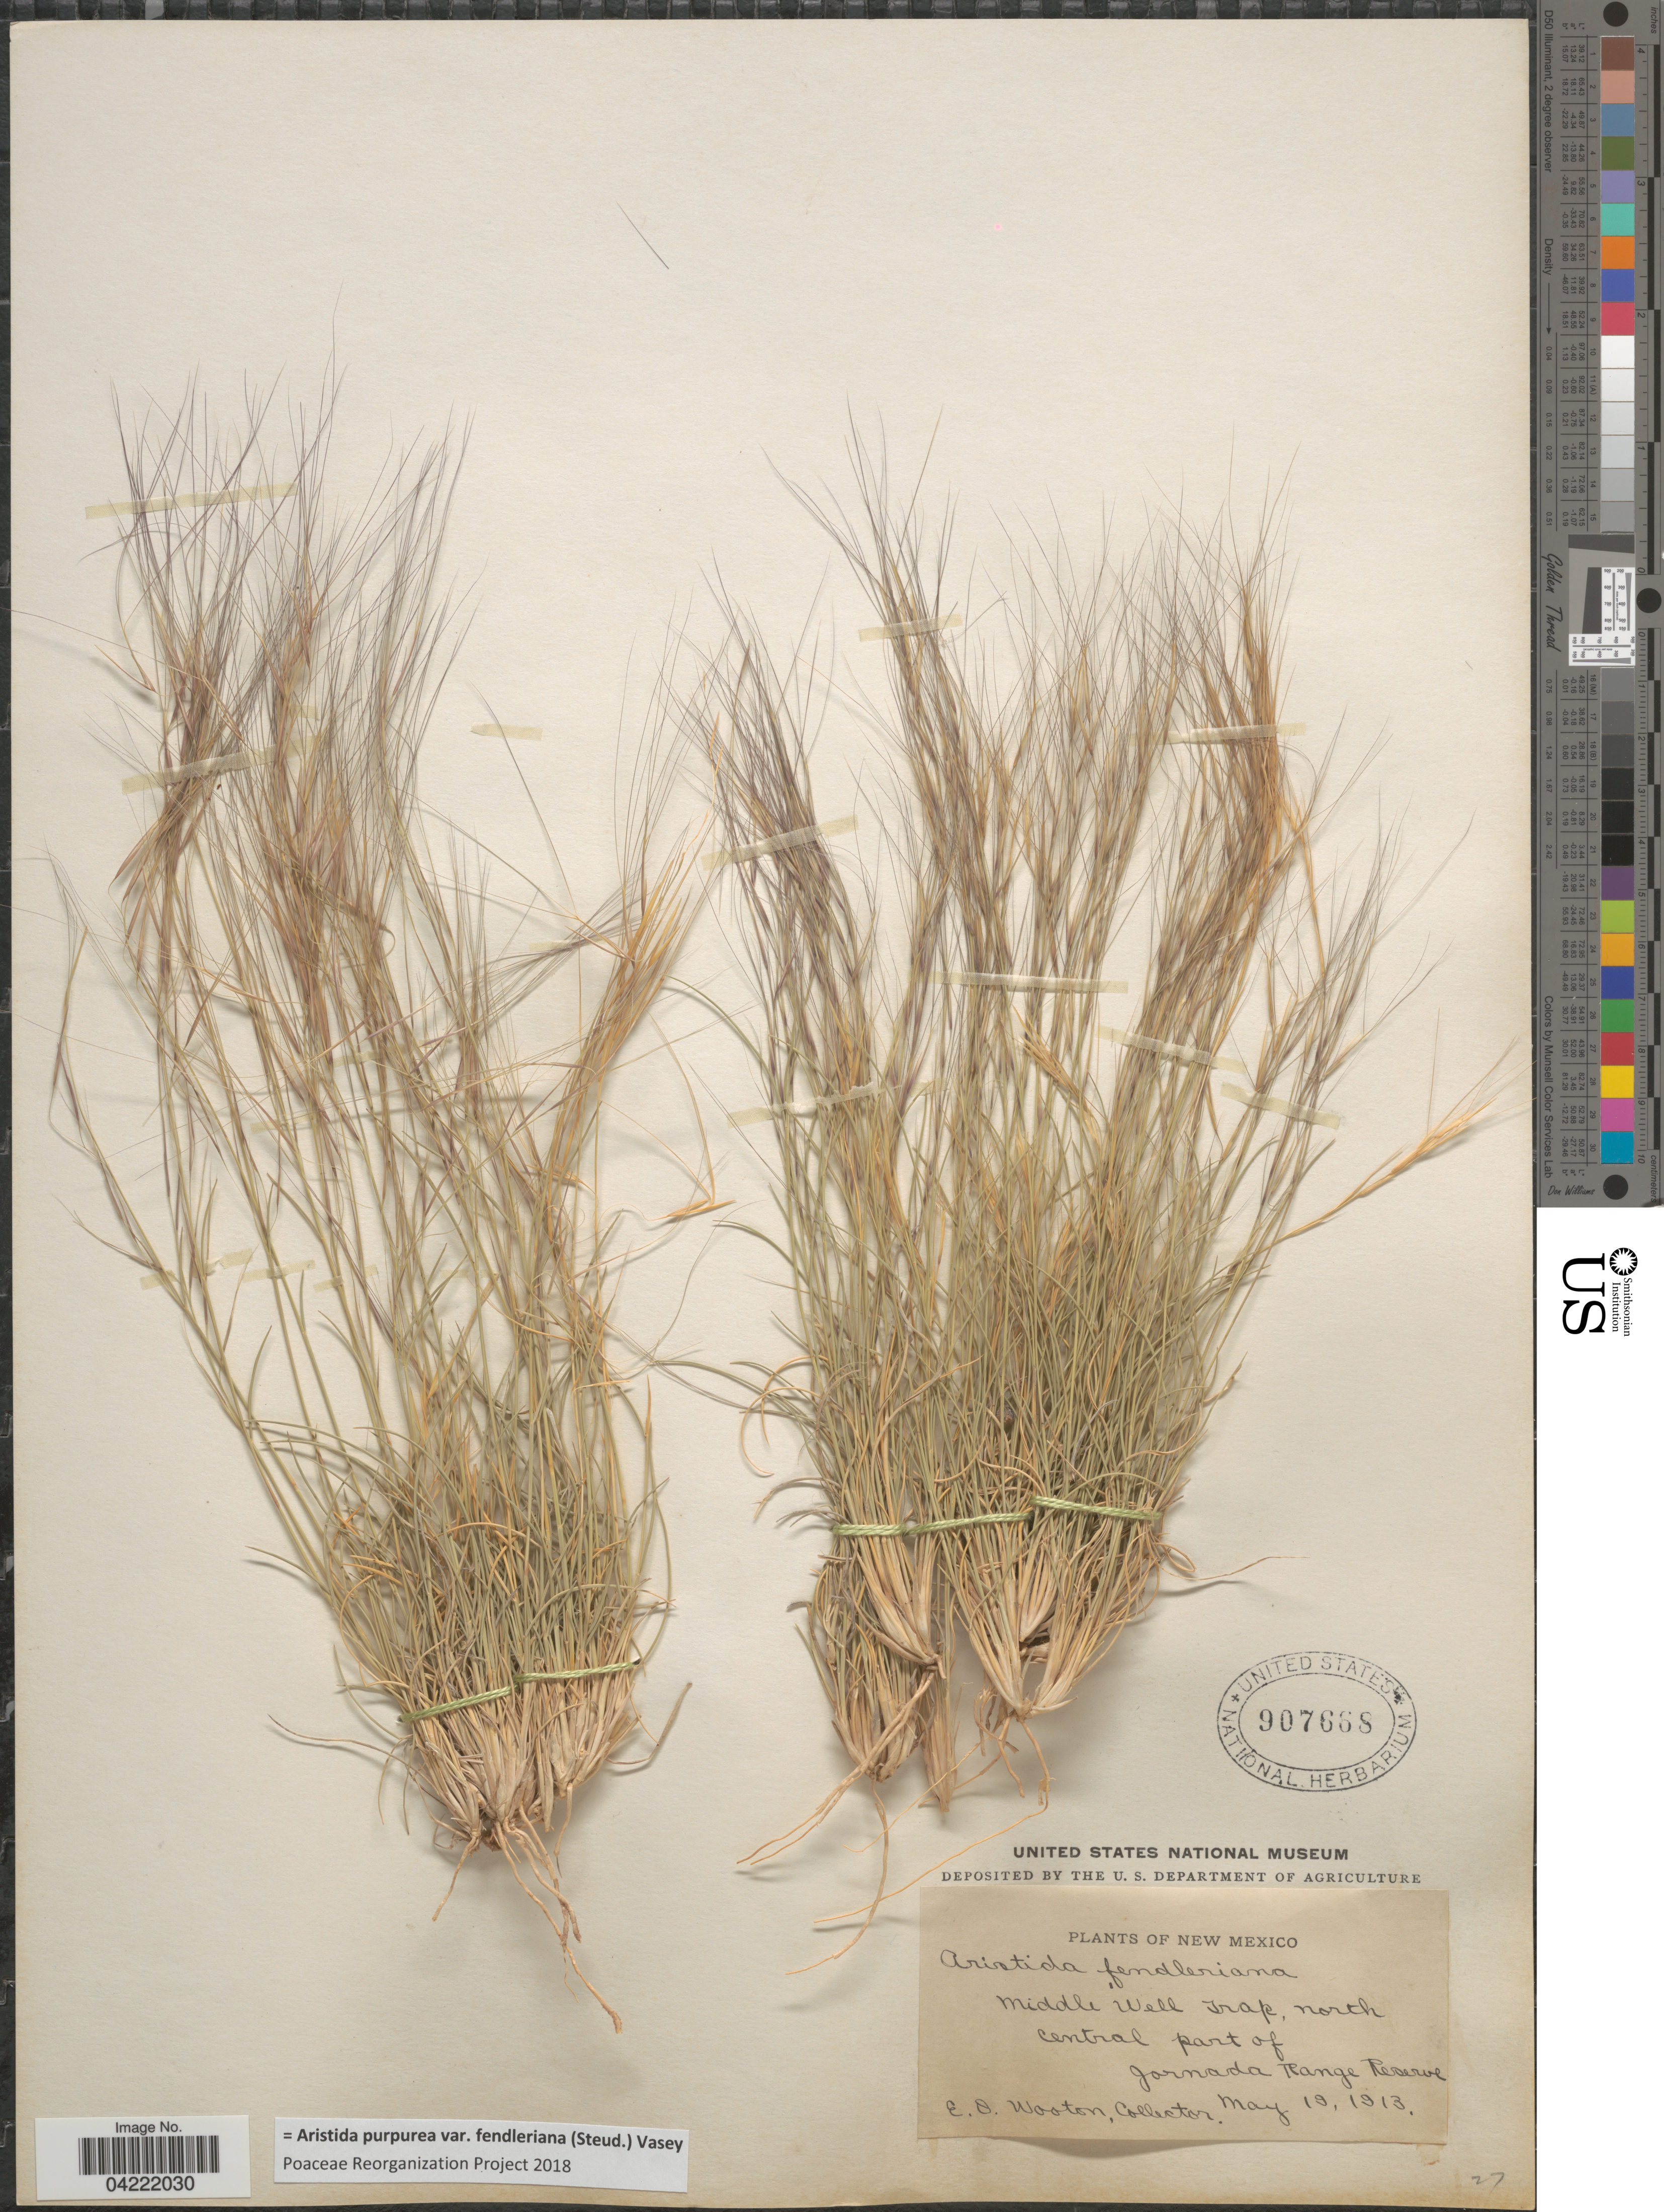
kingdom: Plantae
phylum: Tracheophyta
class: Liliopsida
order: Poales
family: Poaceae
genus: Aristida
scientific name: Aristida purpurea var. fendleriana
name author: (Steud.) Vasey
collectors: E. O. Wooton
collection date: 1913-05-19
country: United States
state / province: New Mexico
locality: Middle Well Trap, north central part of Jornada Range Reserve.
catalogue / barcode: US 907668